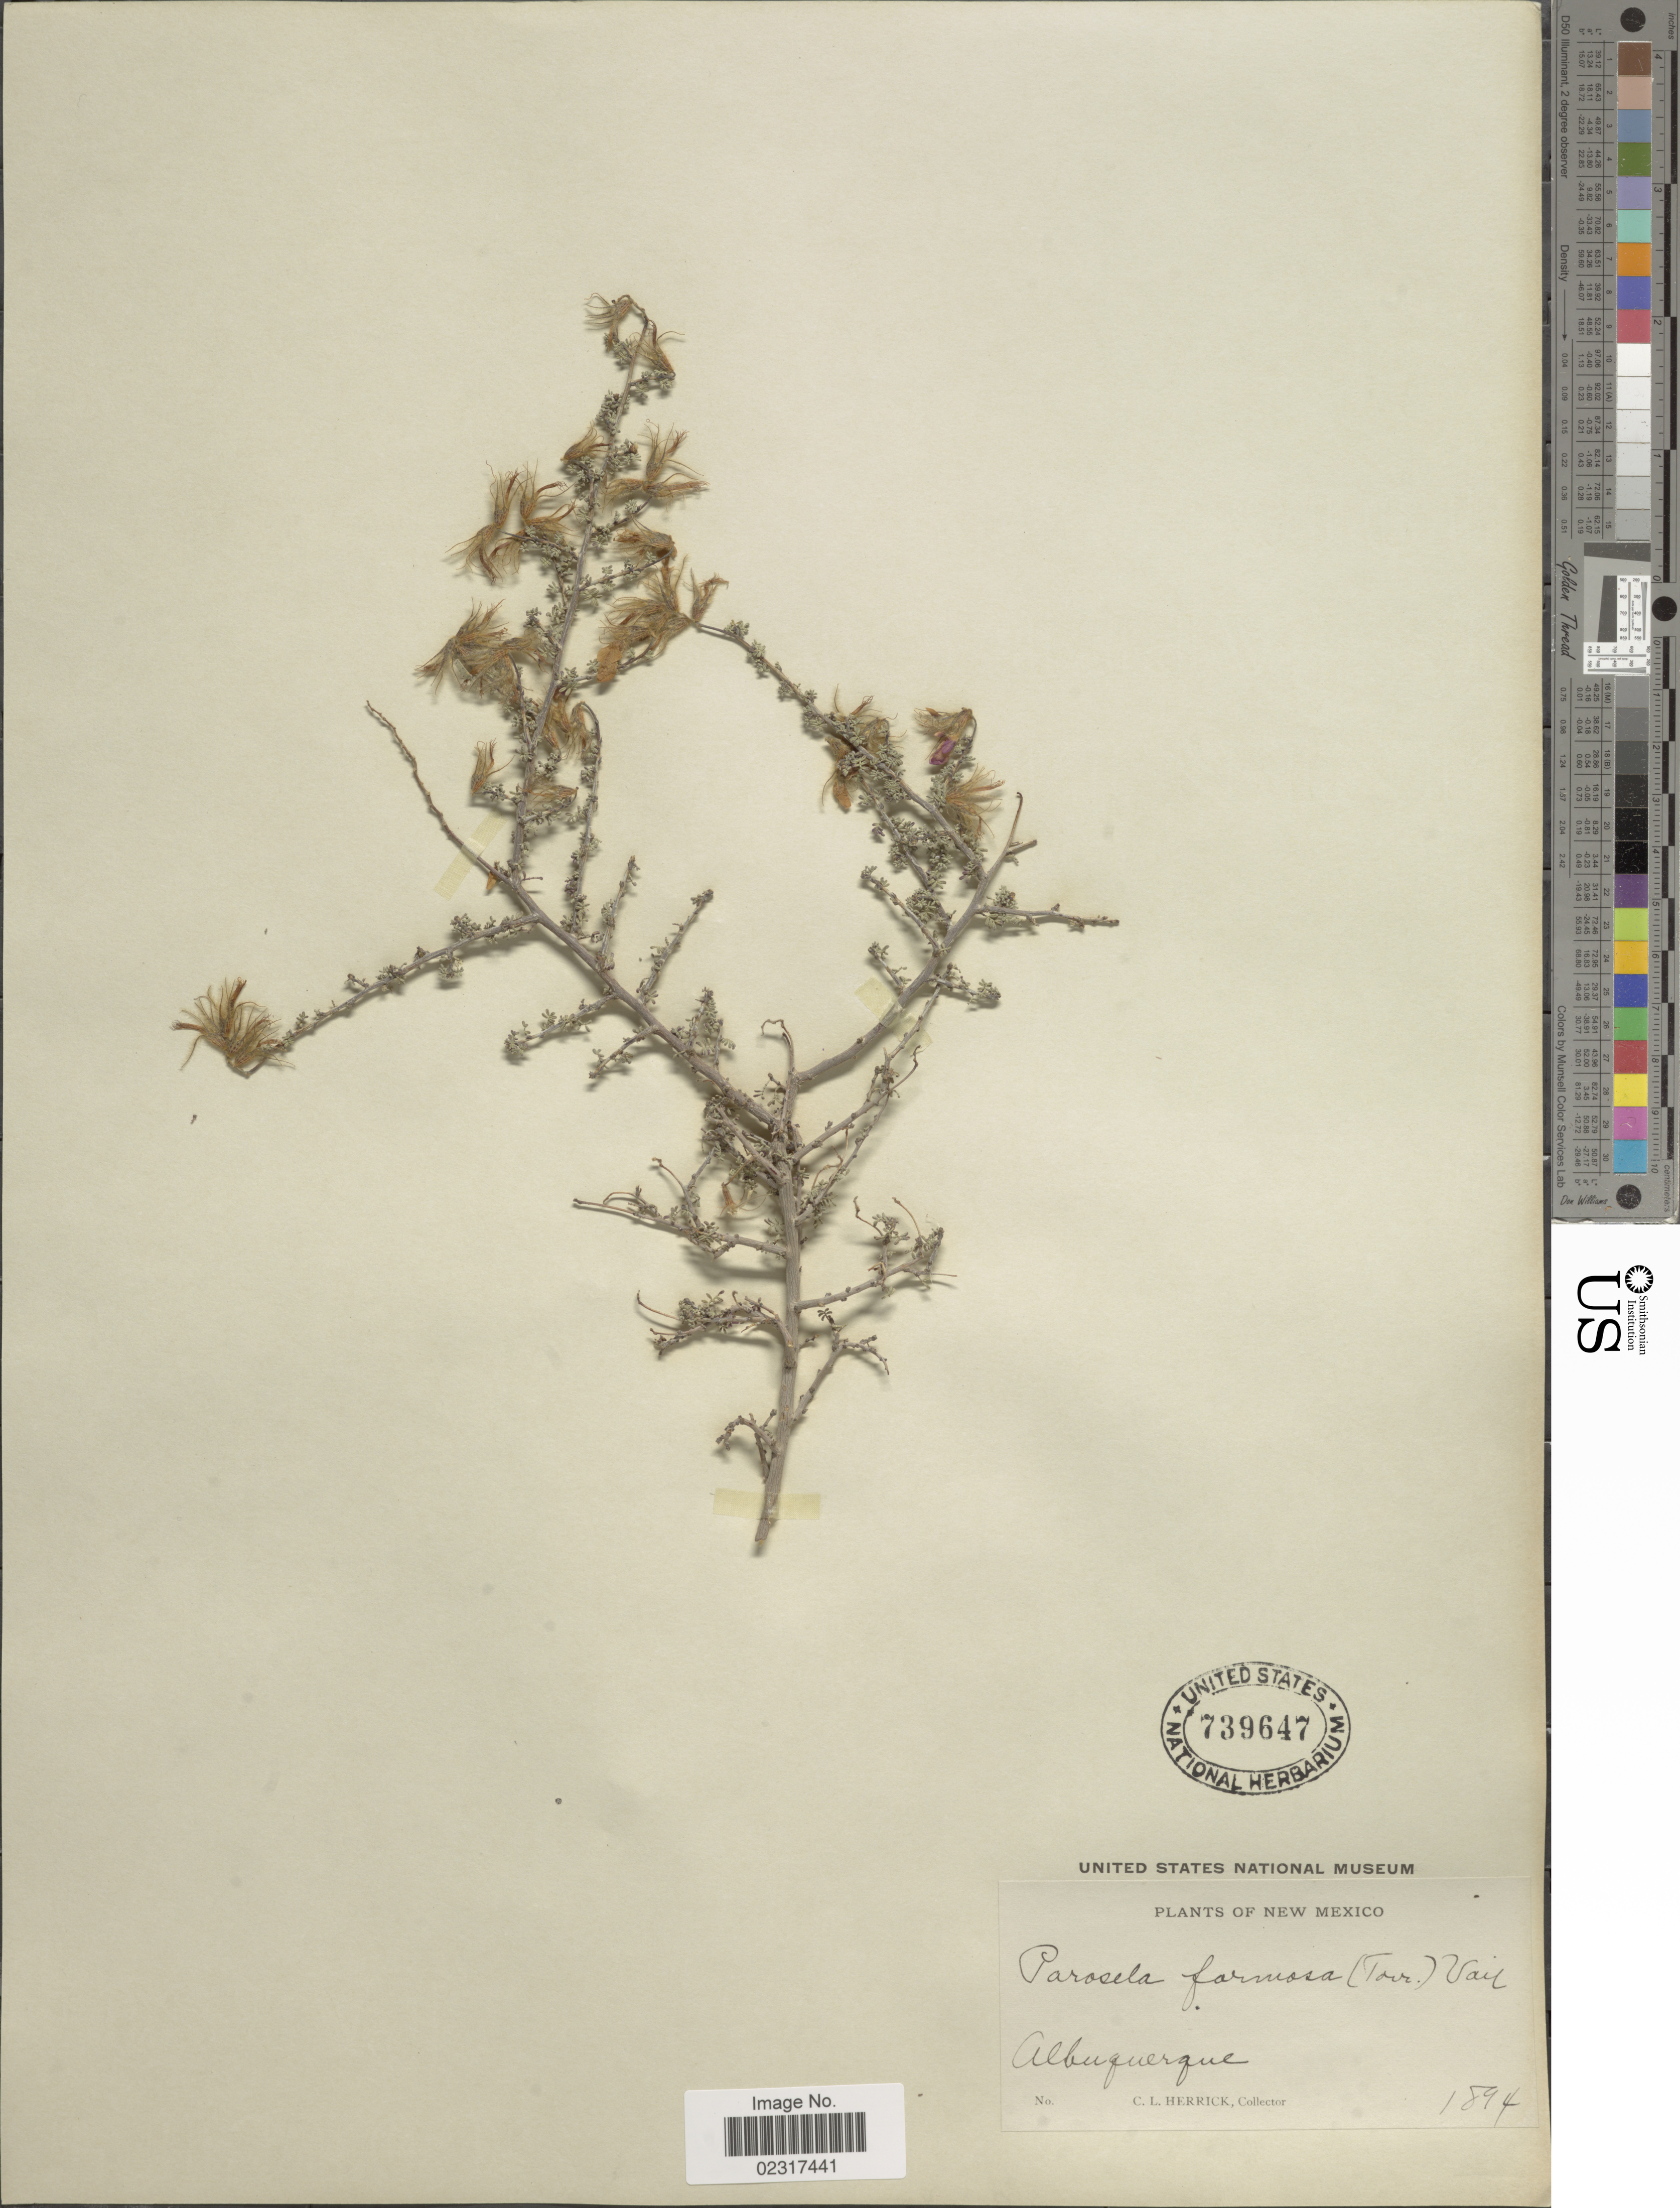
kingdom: Plantae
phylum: Tracheophyta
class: Magnoliopsida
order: Fabales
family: Fabaceae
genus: Dalea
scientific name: Dalea formosa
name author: Torr.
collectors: C. Herrick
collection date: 1894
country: United States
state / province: New Mexico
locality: Albuquerque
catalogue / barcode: US 739647